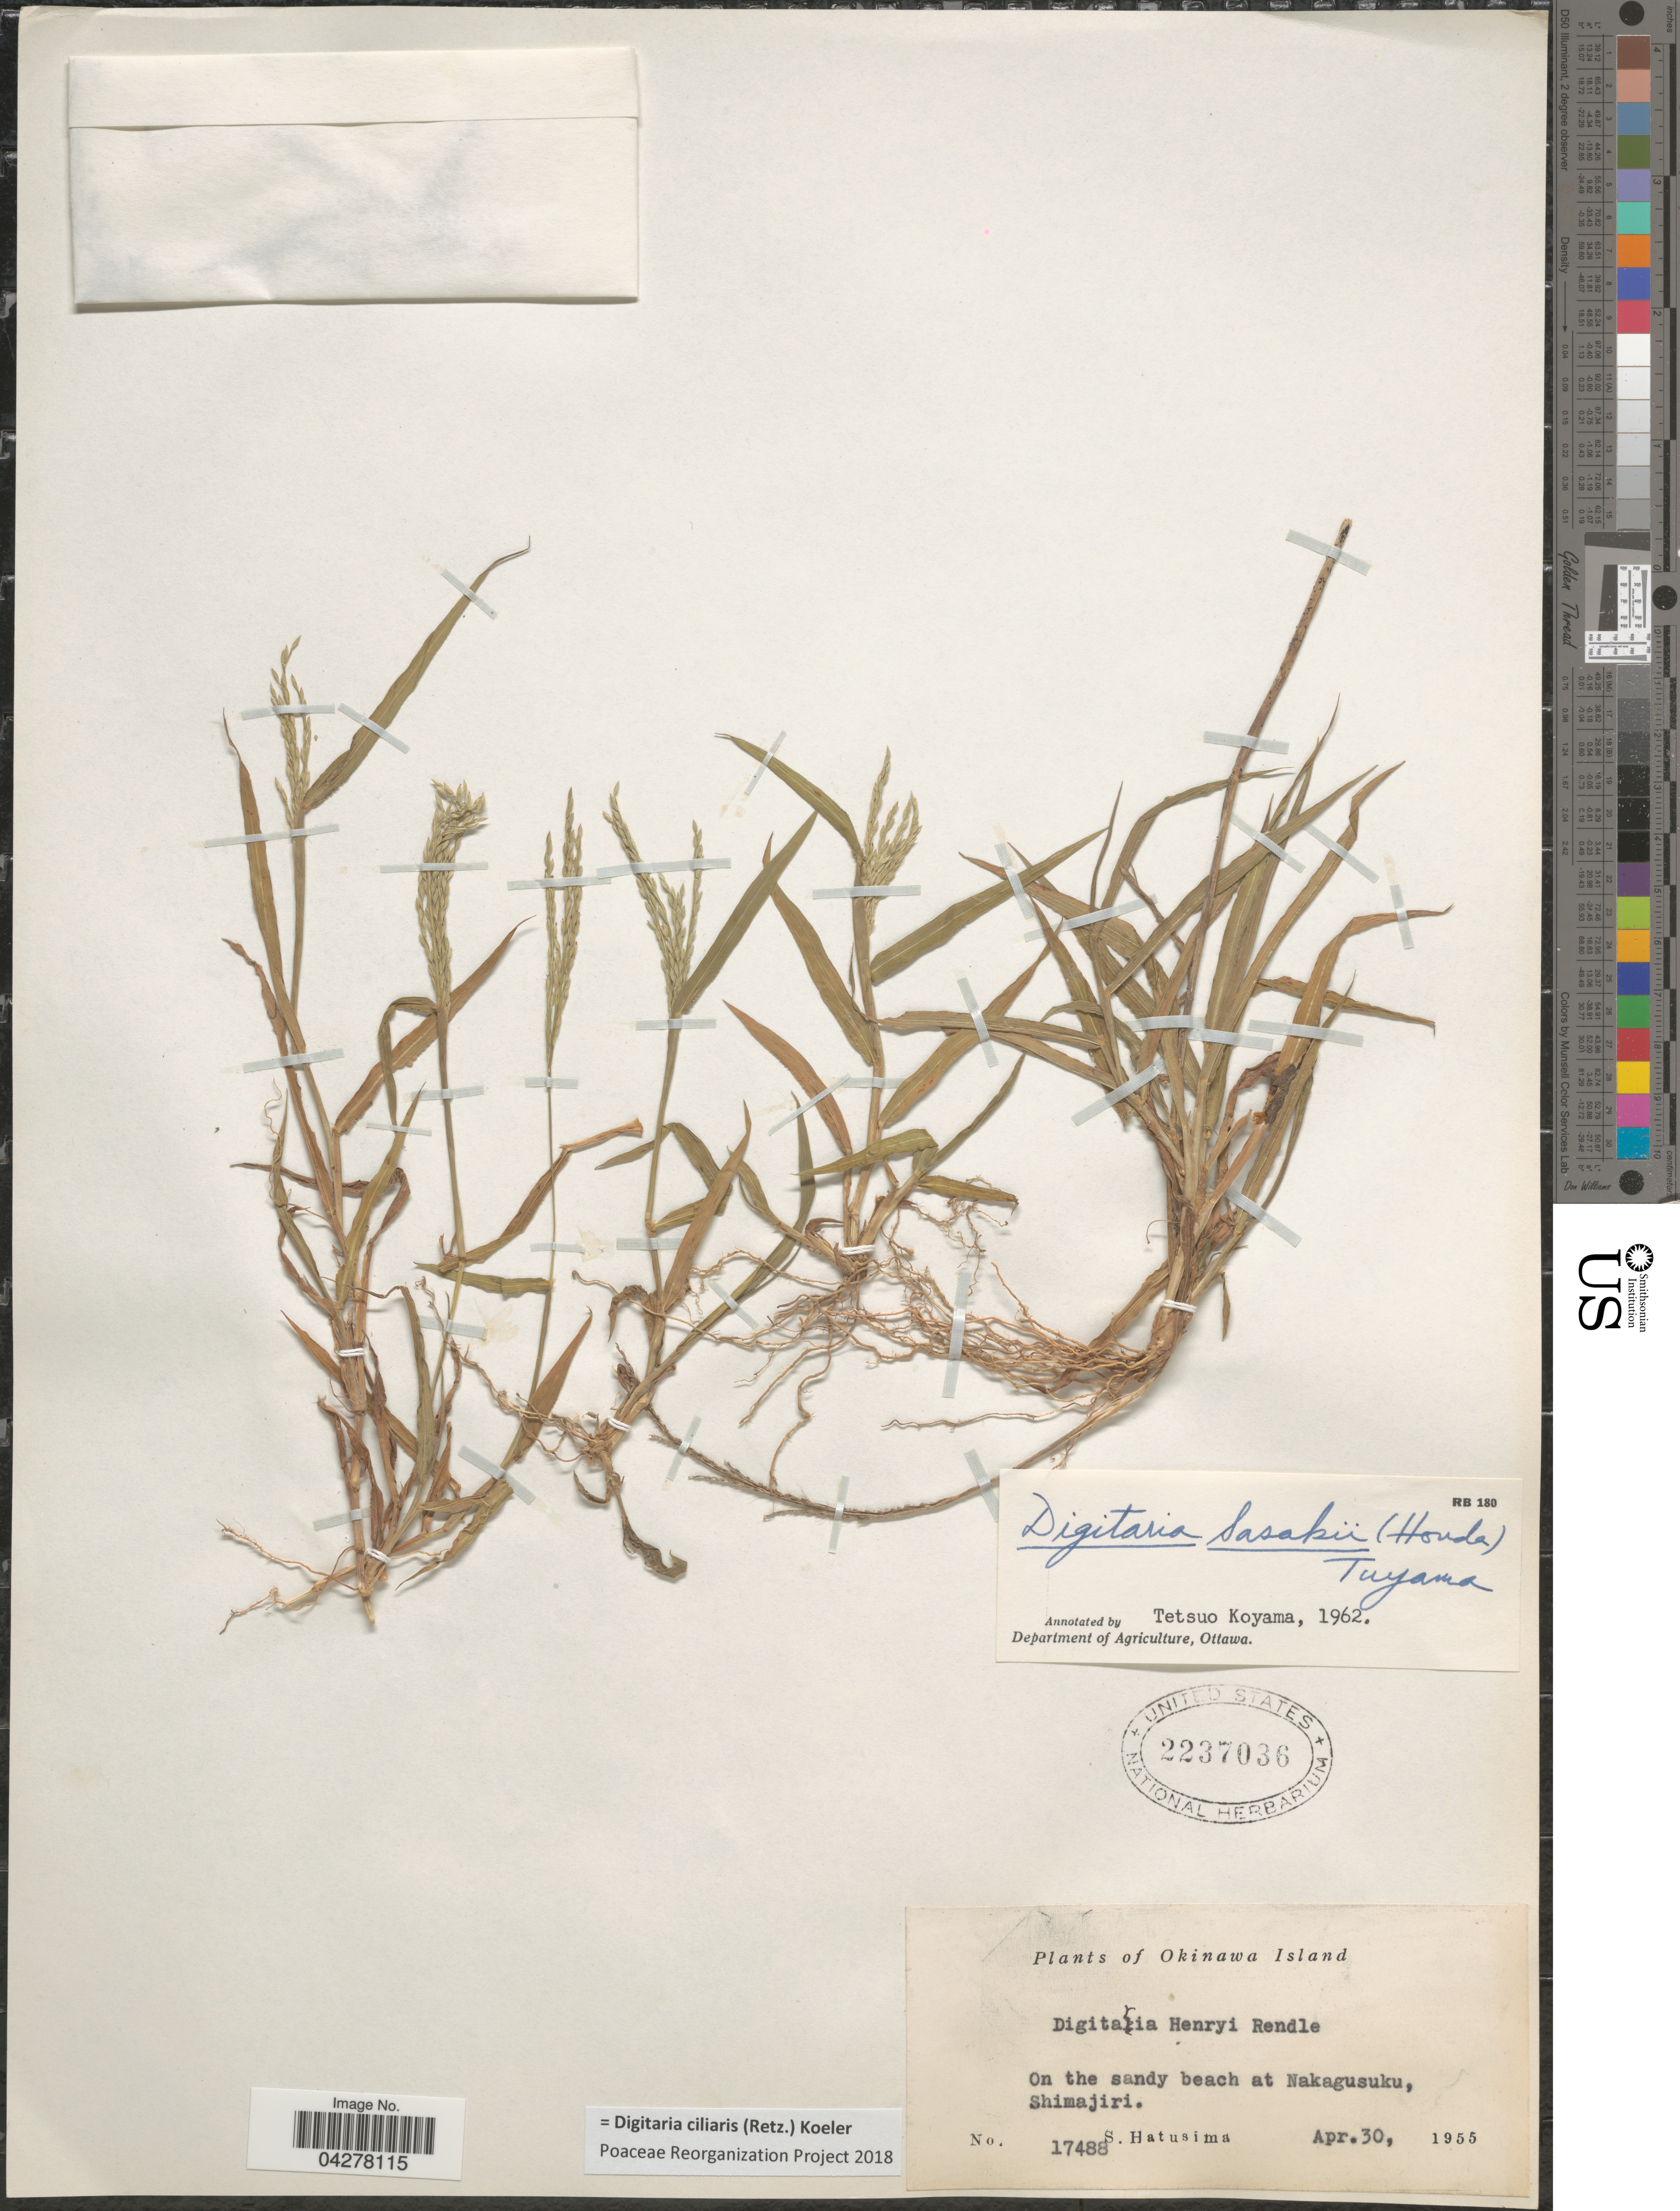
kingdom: Plantae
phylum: Tracheophyta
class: Liliopsida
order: Poales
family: Poaceae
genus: Digitaria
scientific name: Digitaria ciliaris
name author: (Retz.) Koeler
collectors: S. Hatusima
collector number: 17488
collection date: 1955-04-30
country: Japan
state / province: Okinawa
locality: Okinawa Island. On the sandy beach at Nakagusuku, Shimajiri.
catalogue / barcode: US 2237036